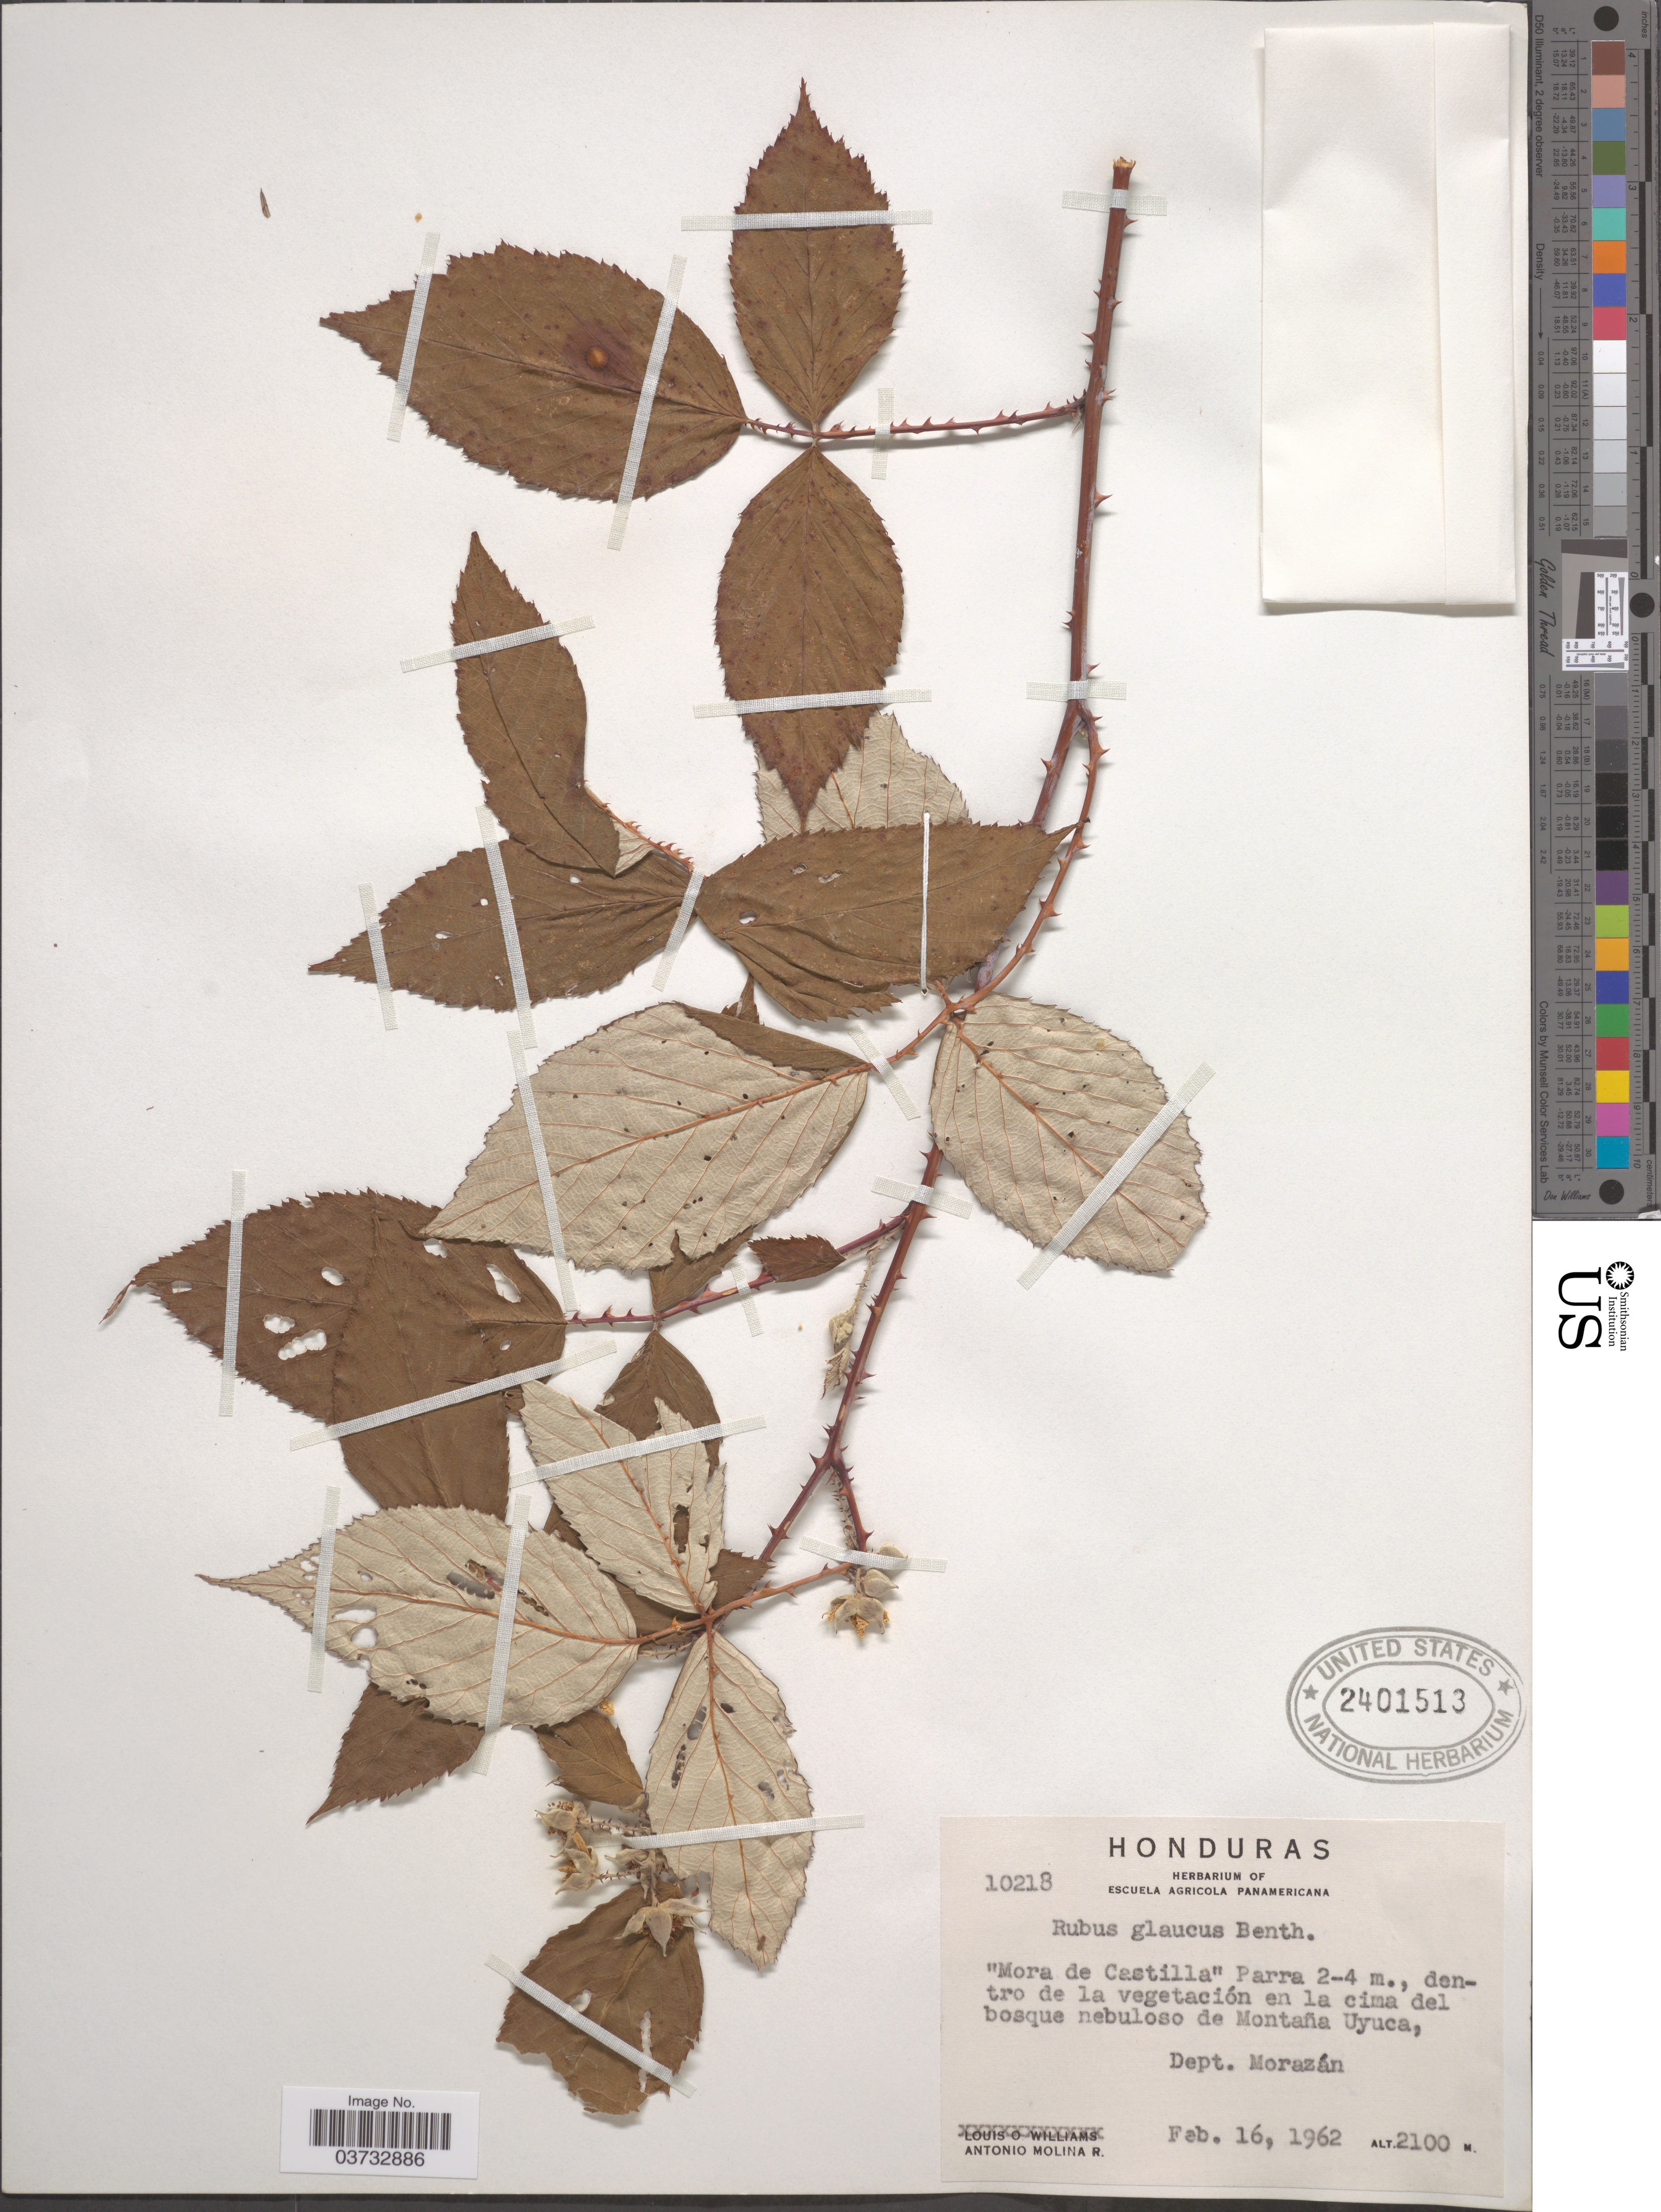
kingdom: Plantae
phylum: Tracheophyta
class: Magnoliopsida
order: Rosales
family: Rosaceae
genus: Rubus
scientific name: Rubus glaucus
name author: Benth.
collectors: A. Molina R.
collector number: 10218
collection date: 1962-02-16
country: Honduras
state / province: Fco. Morazán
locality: Dentro de la vegetación en la cima del bosque nebuloso de Montaña Uyuca, Dept. Morazán.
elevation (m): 2100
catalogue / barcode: US 2401513